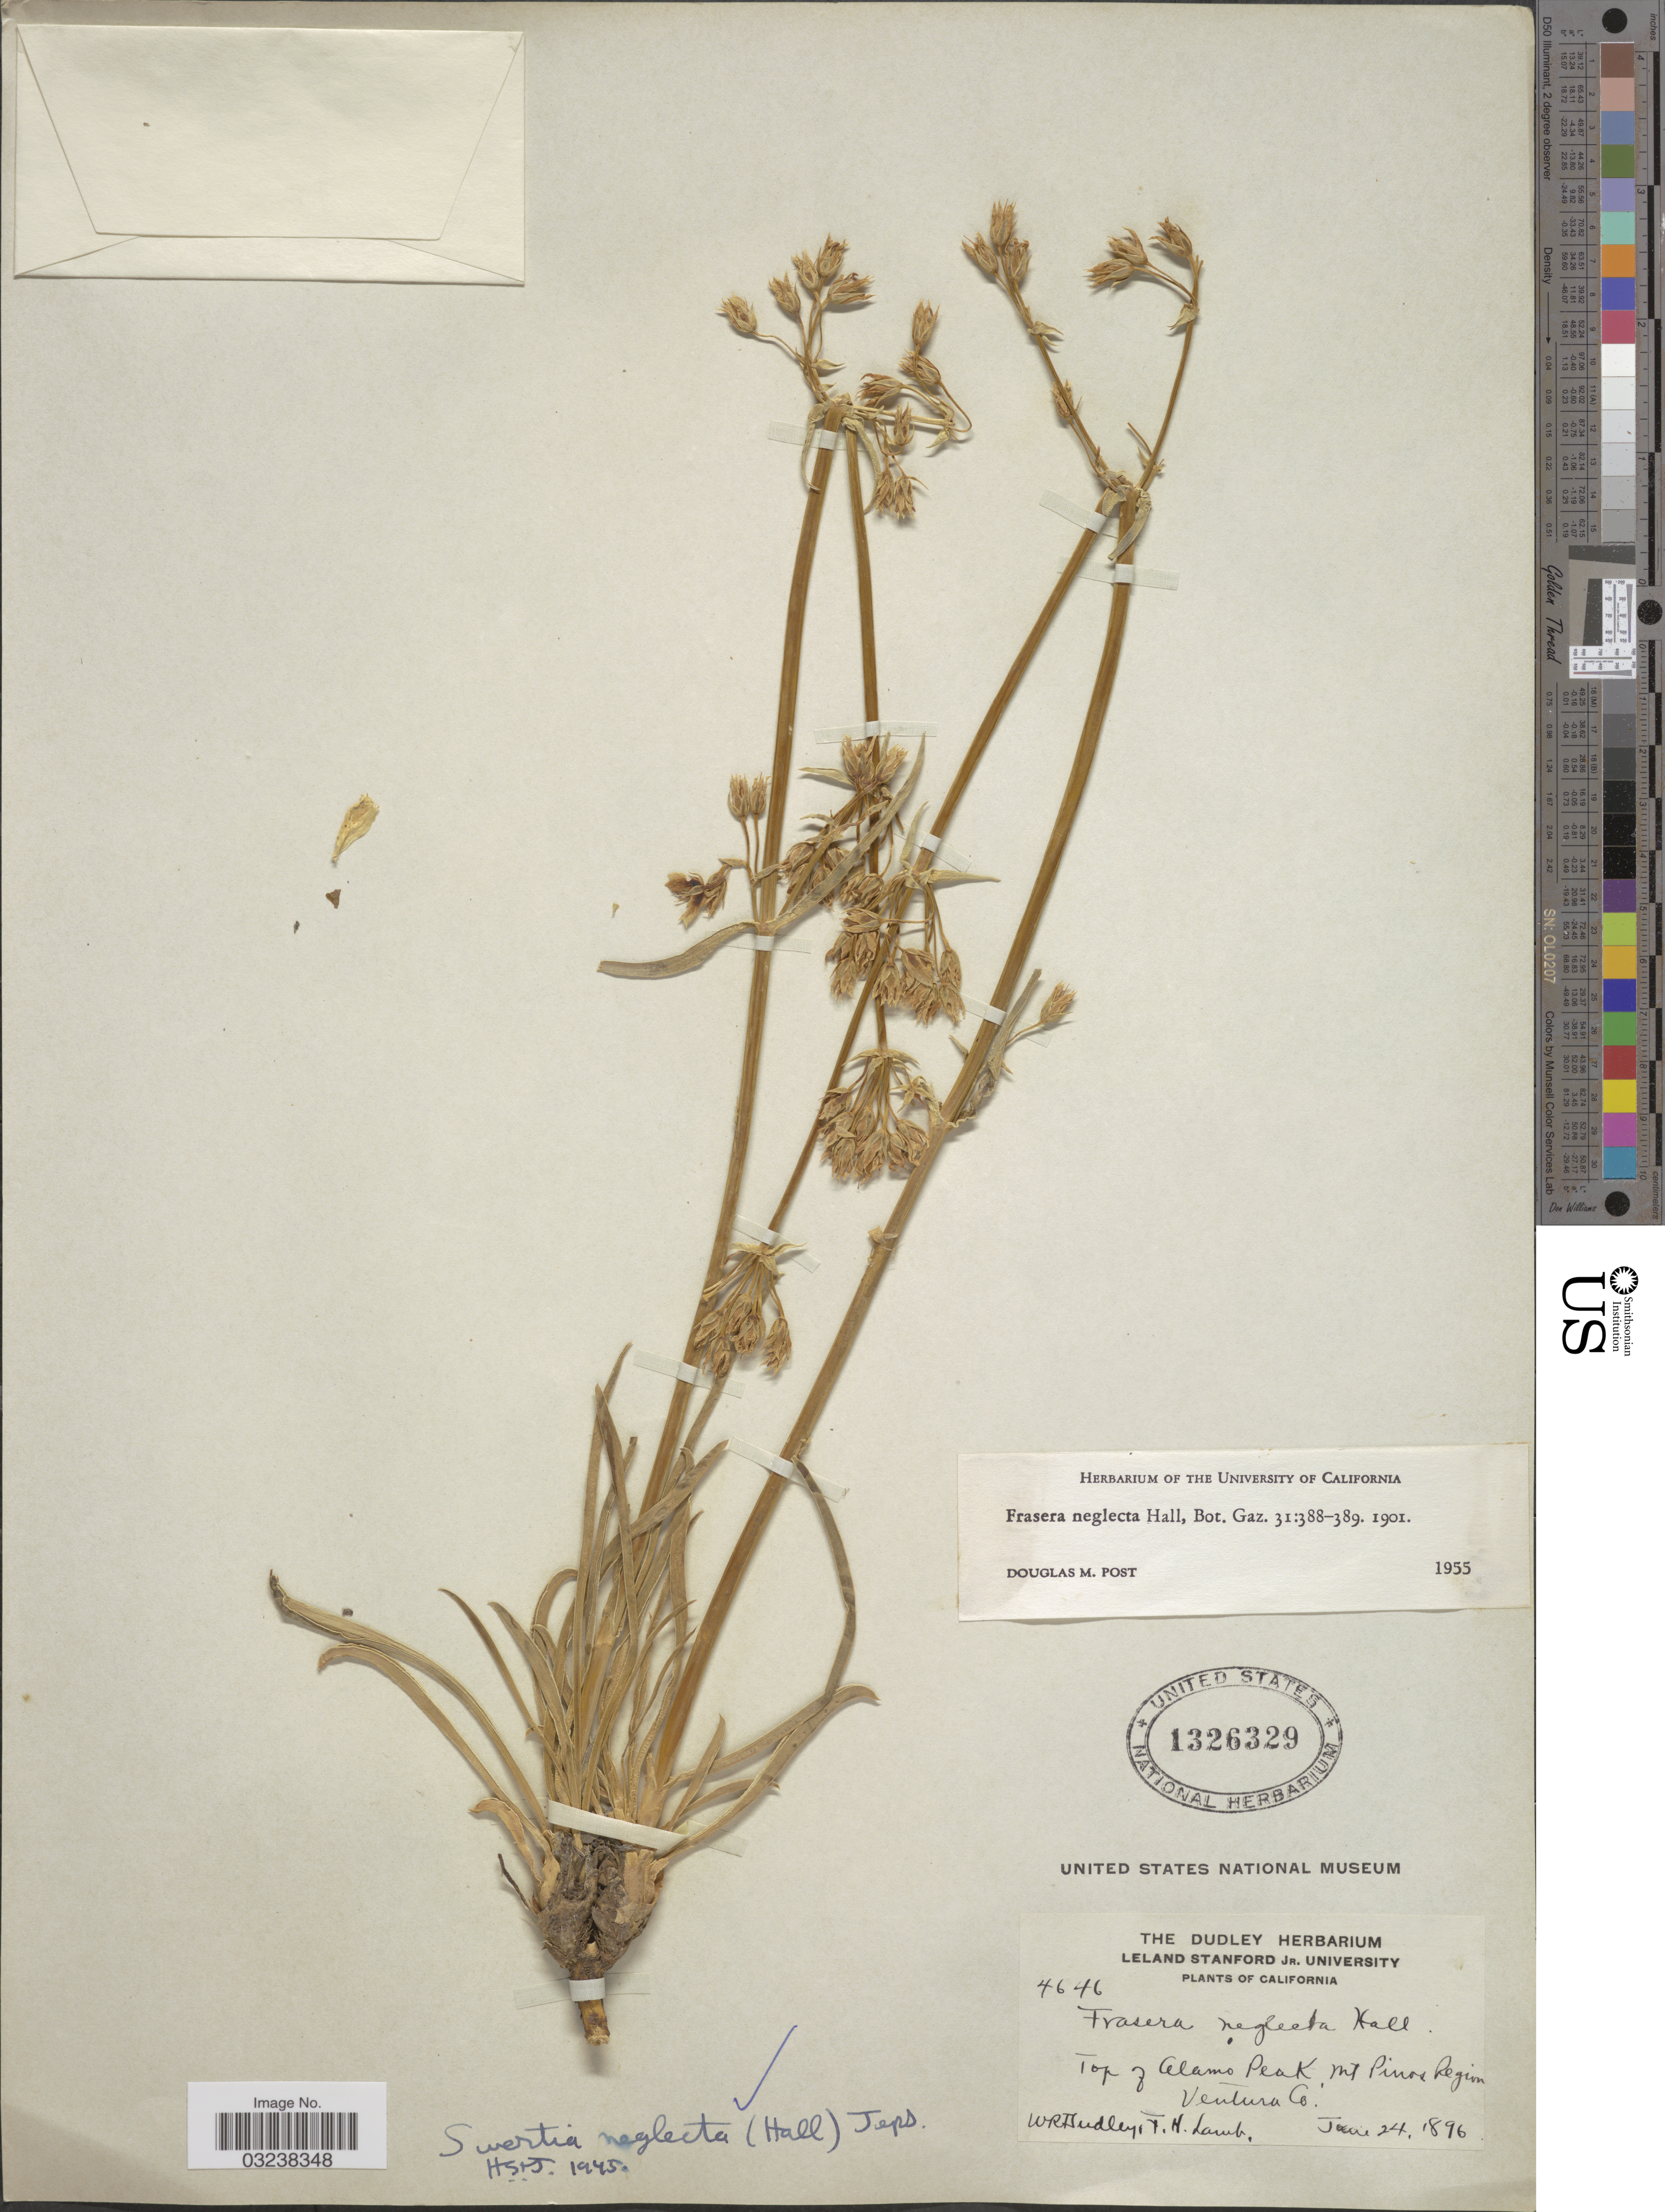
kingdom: Plantae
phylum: Tracheophyta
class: Magnoliopsida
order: Gentianales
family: Gentianaceae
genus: Swertia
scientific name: Swertia neglecta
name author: (H.M. Hall) Jeps.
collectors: W. Dudley & F. H. Lamb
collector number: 4646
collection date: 1896-06-24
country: United States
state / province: California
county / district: Ventura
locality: Top of Alamo Peak, Mt Pinos Region. Ventura Co.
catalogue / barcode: US 1326329